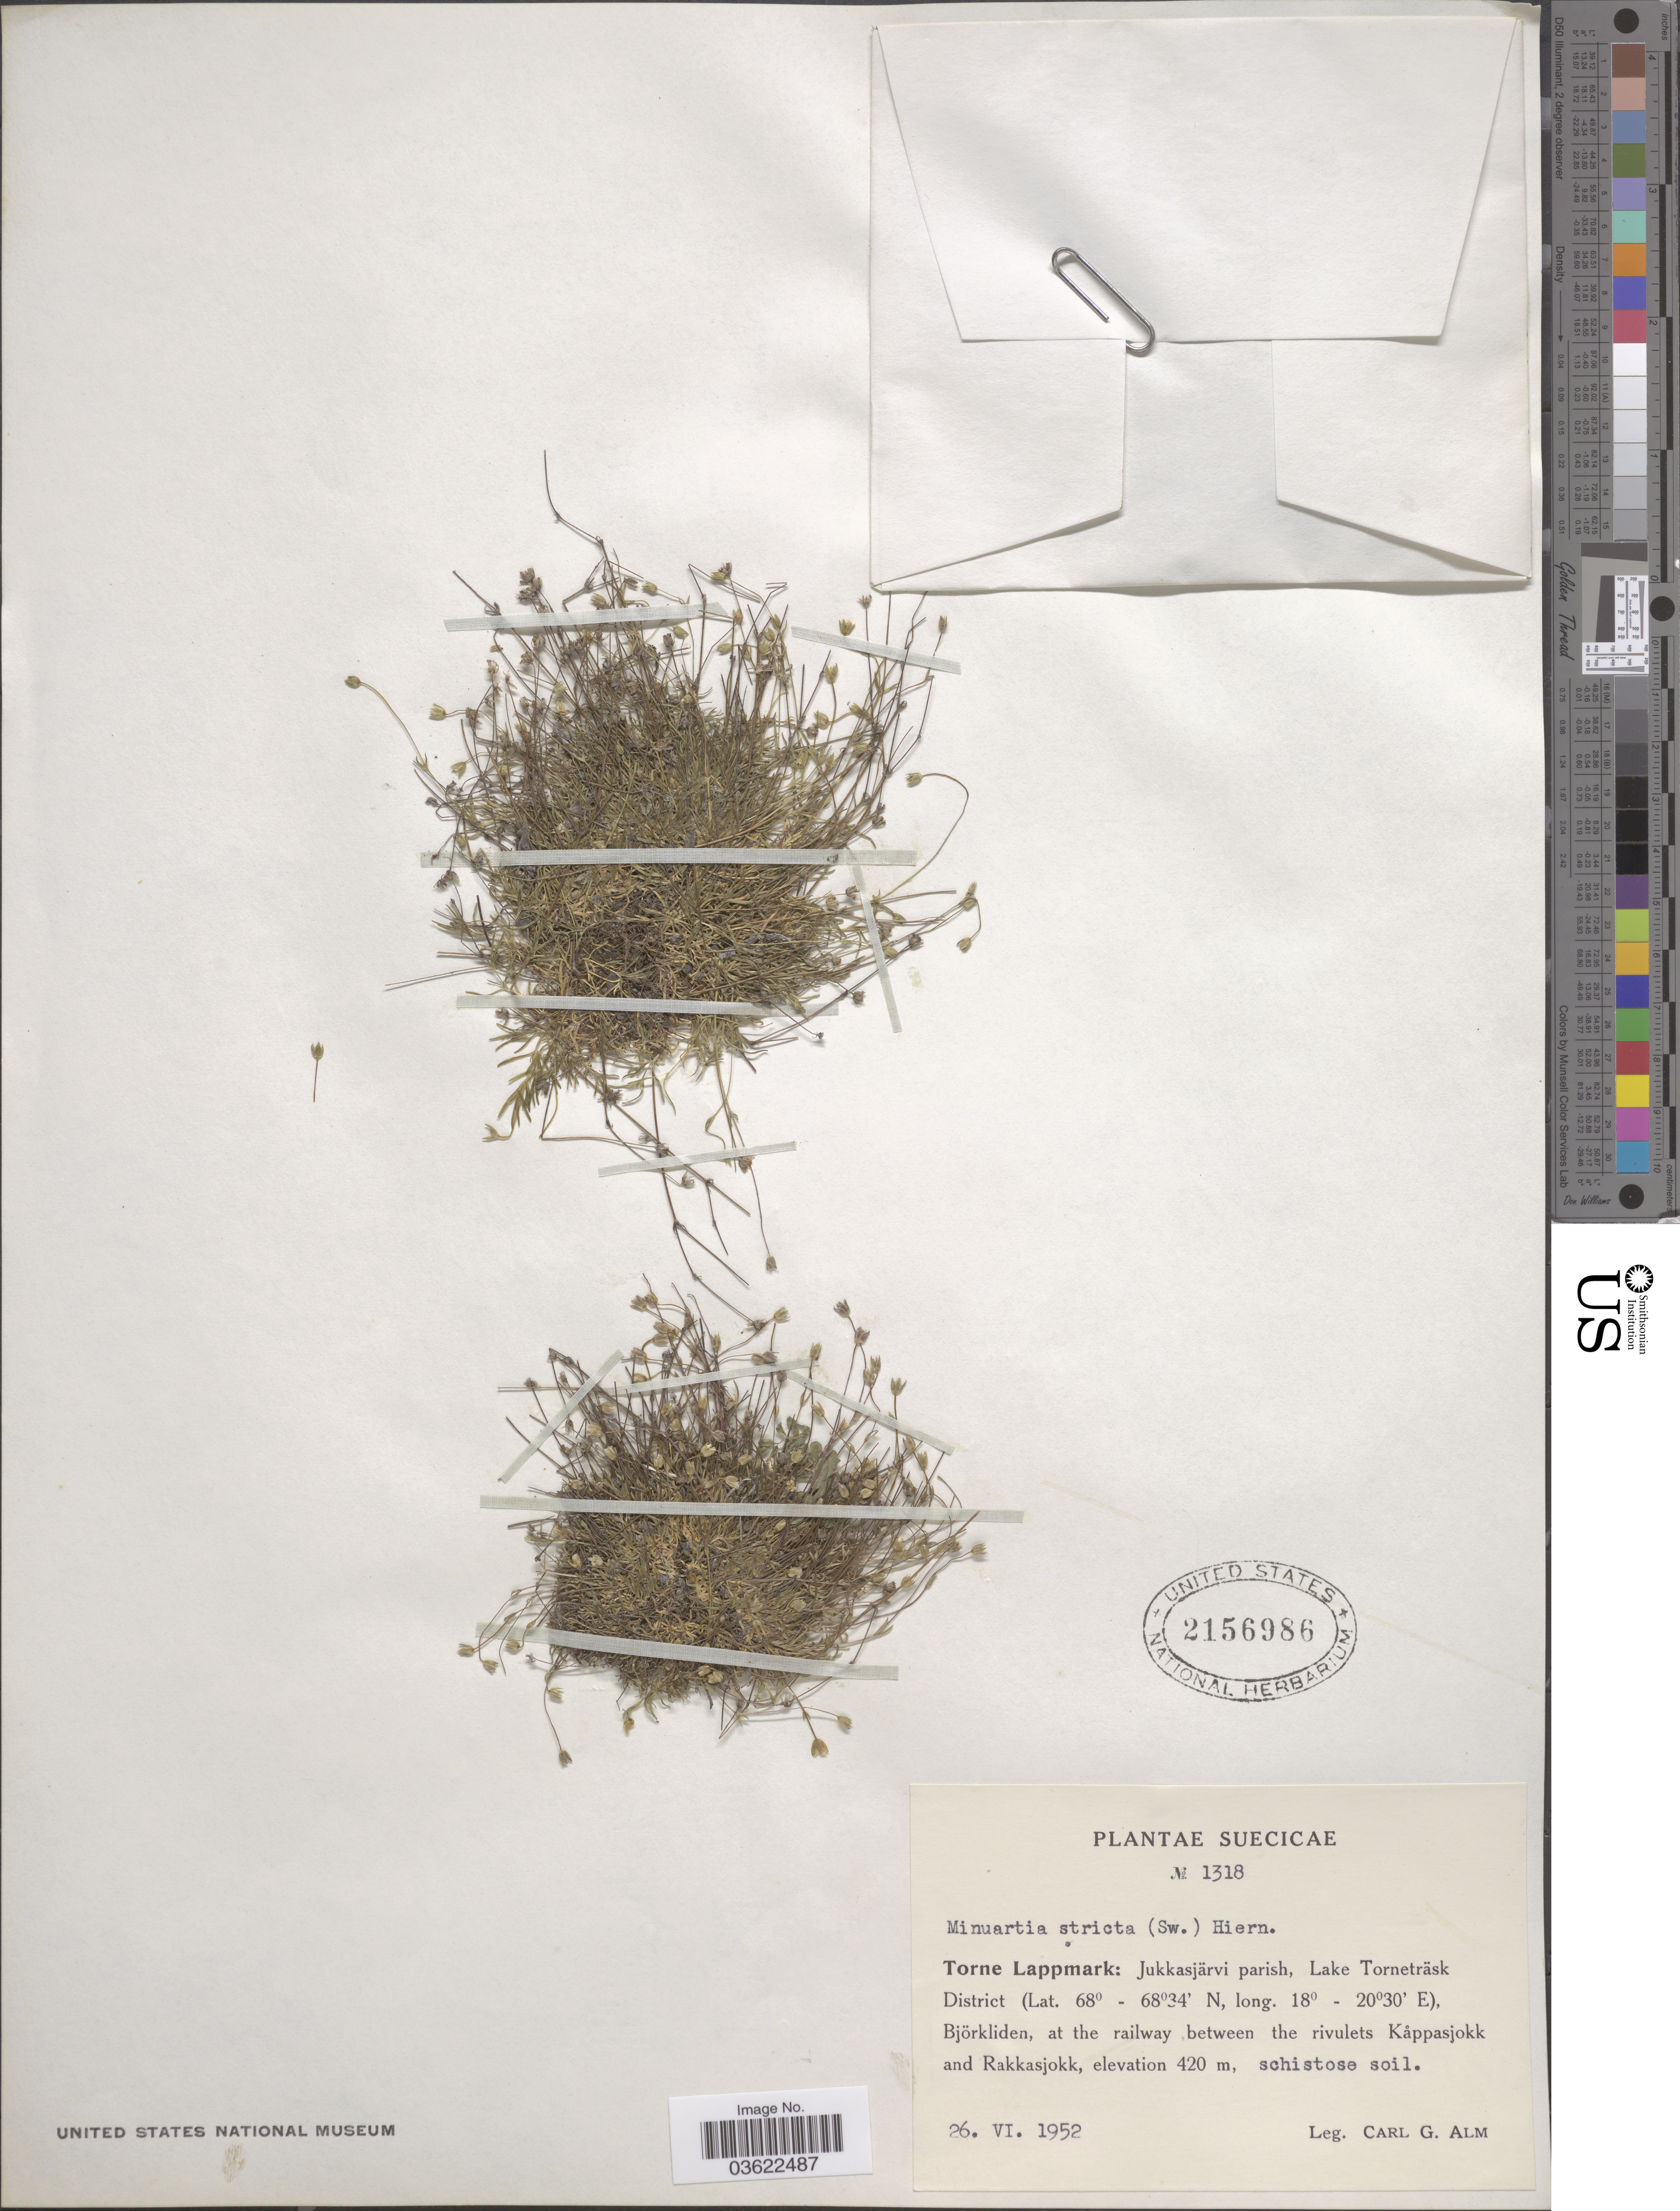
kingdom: Plantae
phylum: Tracheophyta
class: Magnoliopsida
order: Caryophyllales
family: Caryophyllaceae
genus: Arenaria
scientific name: Arenaria stricta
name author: Michx.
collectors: C. G. Alm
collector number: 1318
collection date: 1952-06-26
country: Sweden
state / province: Norrbotten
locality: Suecicæ. Torne Lappmark: Jukkasjärvi parish, Lake Torneträsk District, Björkliden, at the railway between the rivulets Kåppasjokk and Rakkasjokk.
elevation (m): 420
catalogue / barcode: US 2156986